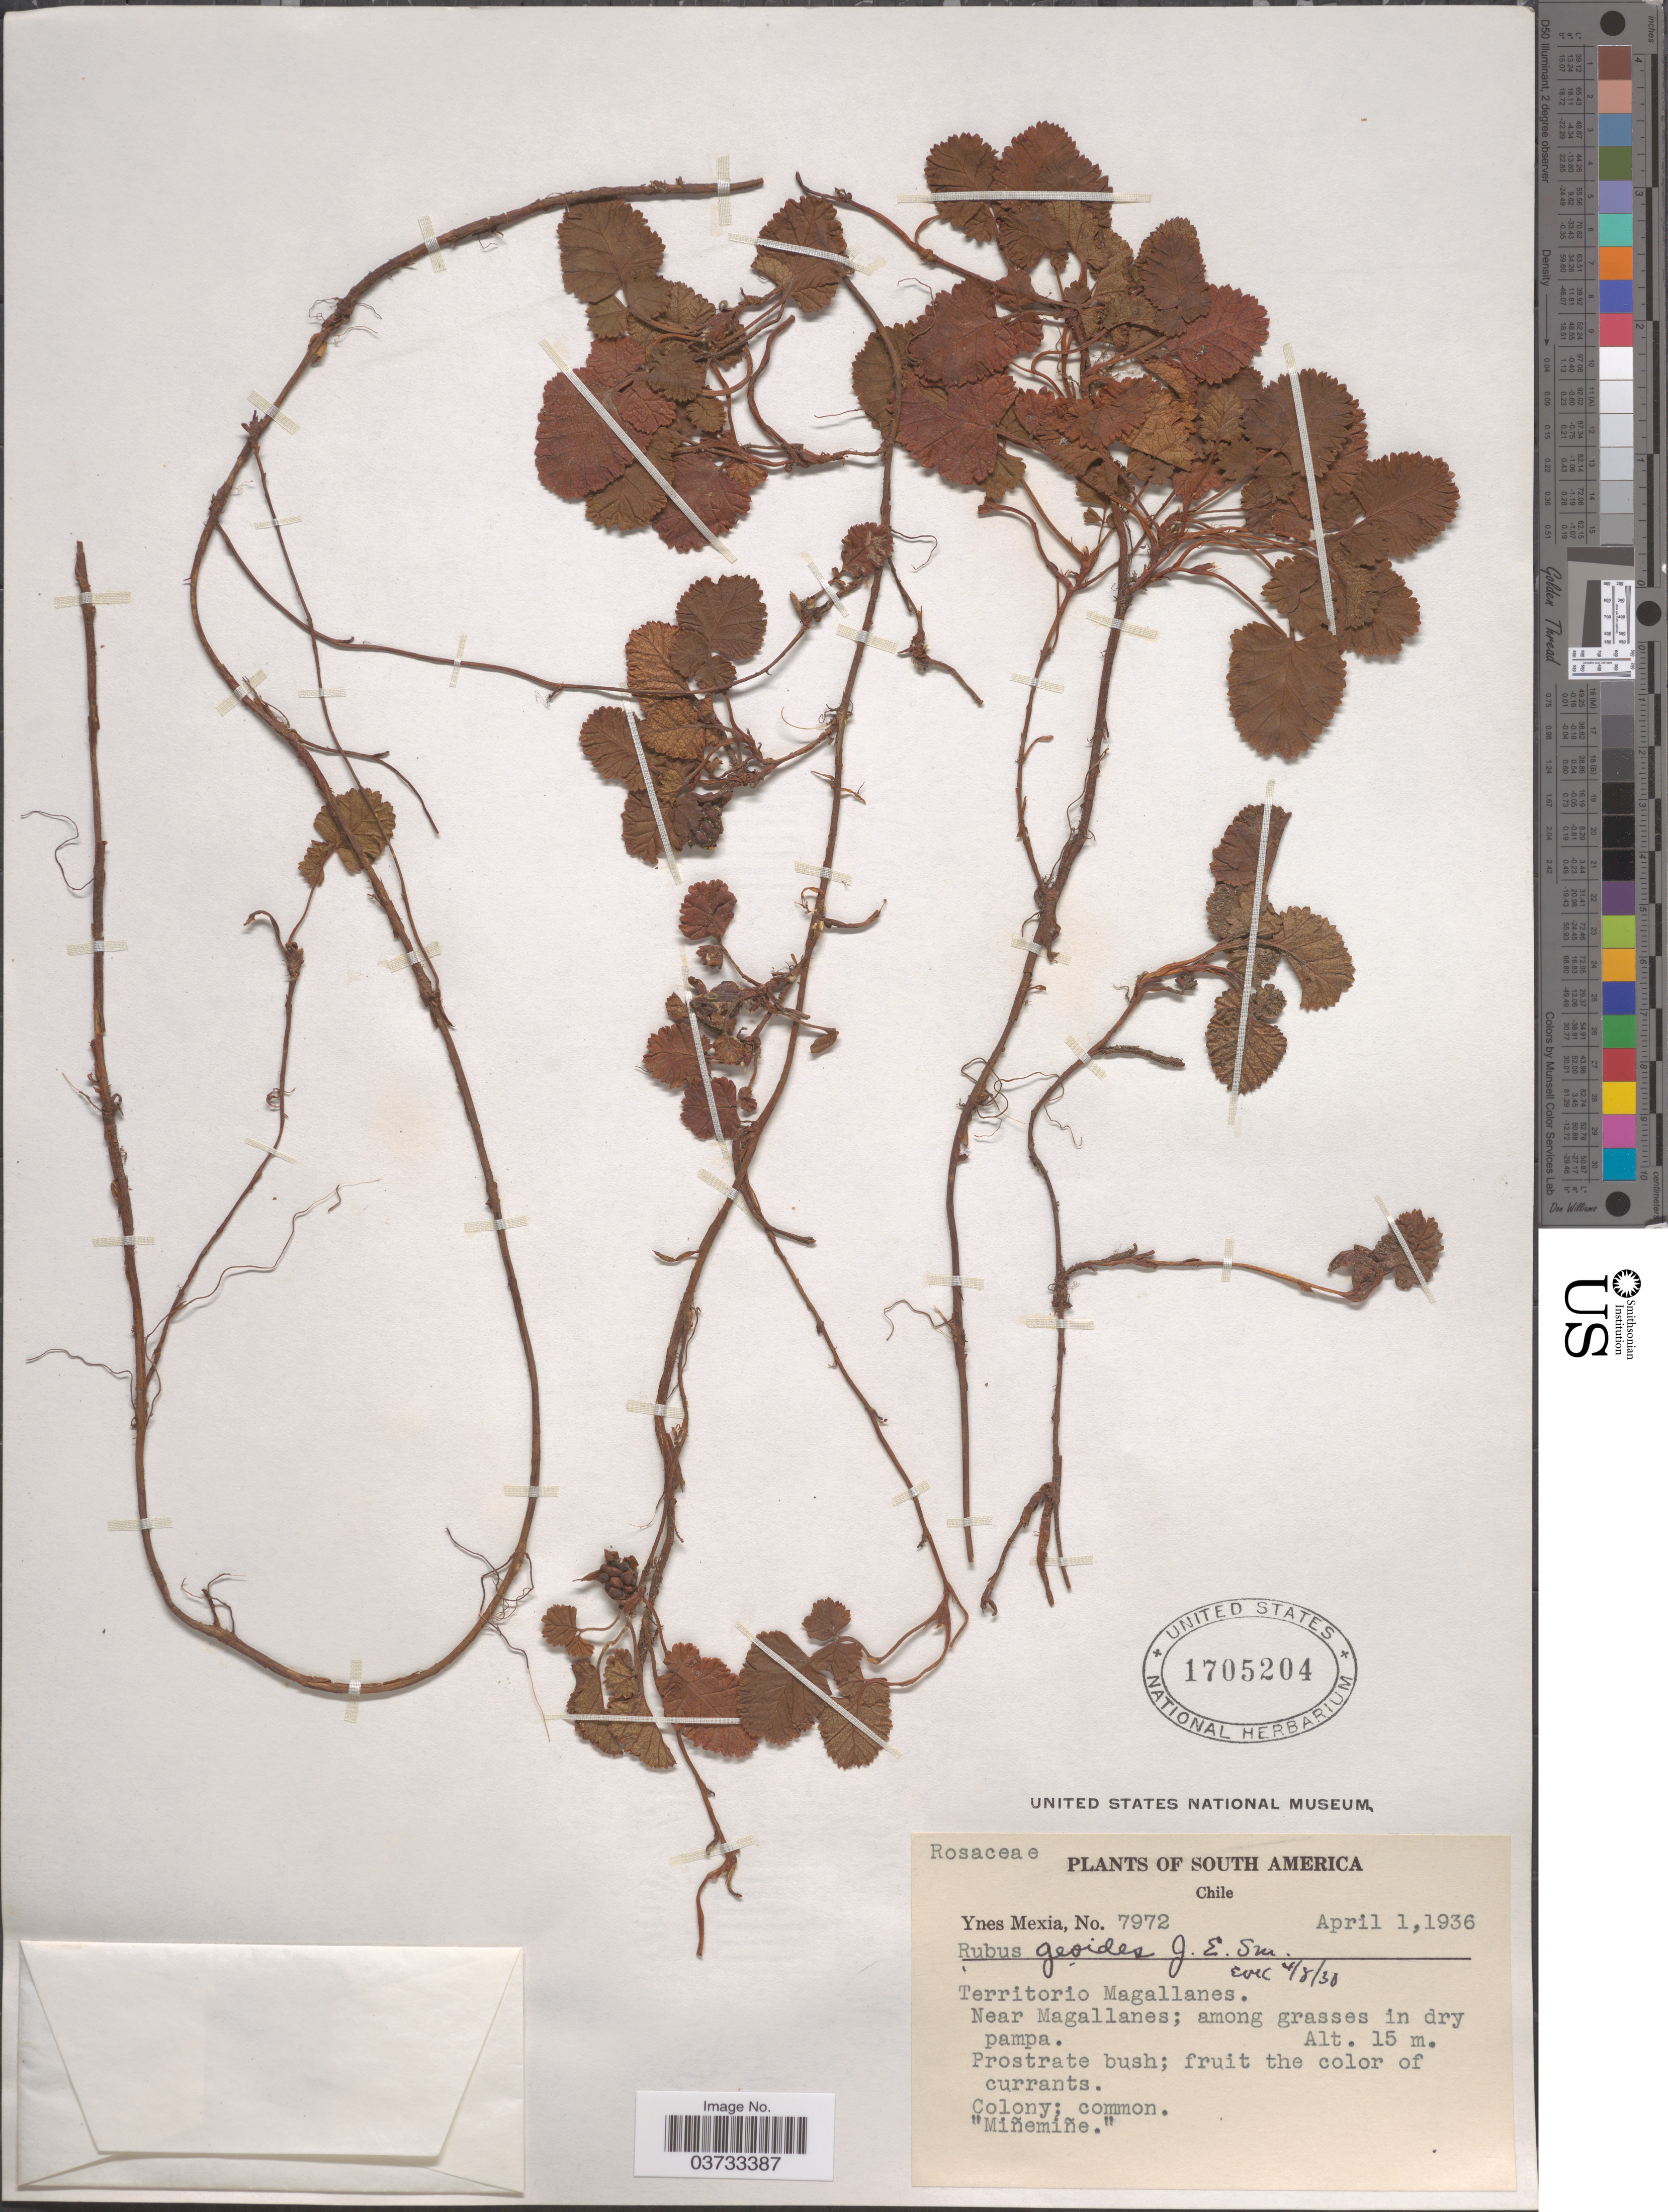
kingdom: Plantae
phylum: Tracheophyta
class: Magnoliopsida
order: Rosales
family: Rosaceae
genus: Rubus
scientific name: Rubus geoides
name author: Sm.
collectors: Y. Mexia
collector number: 7972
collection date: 1936-04-01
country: Chile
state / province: Magallanes y de la Antártica Chilena (XII)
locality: Territorio Magallanes. Near Magallanes.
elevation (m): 15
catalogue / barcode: US 1705204